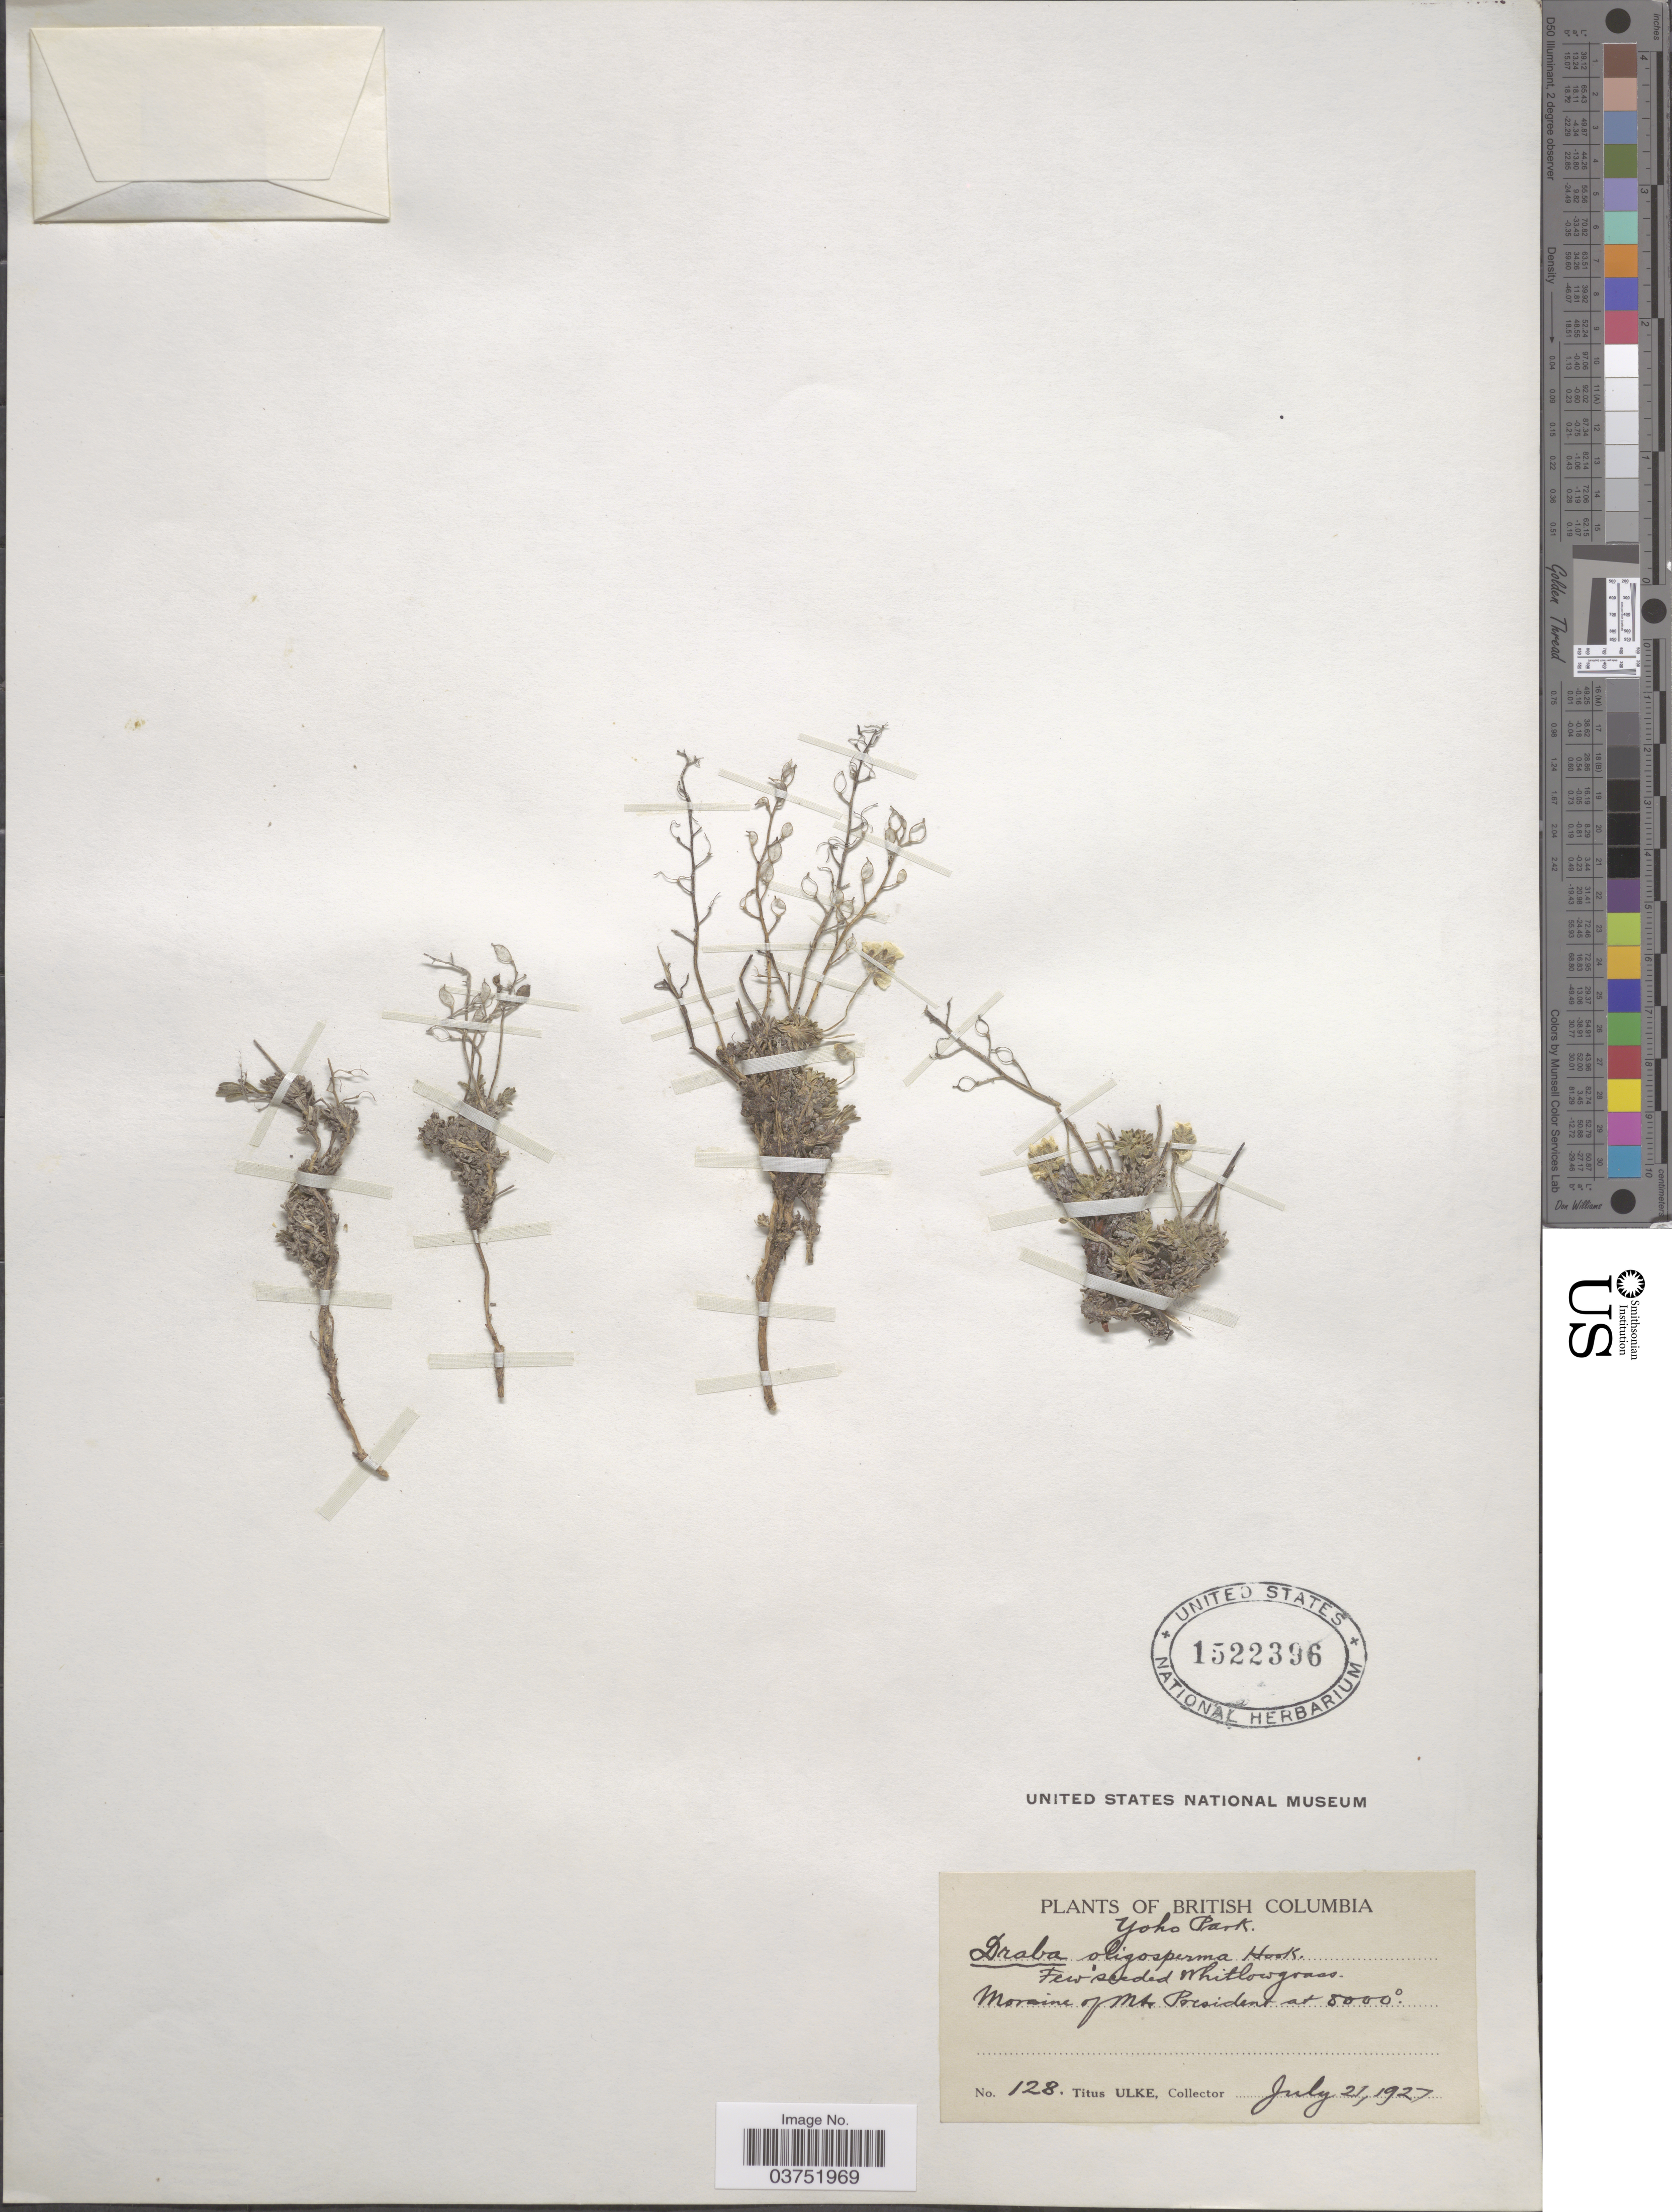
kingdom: Plantae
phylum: Tracheophyta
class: Magnoliopsida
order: Brassicales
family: Brassicaceae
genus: Draba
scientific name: Draba oligosperma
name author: Hook.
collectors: T. Ulke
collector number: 128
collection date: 1927-07-21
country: Canada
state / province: British Columbia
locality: Yoho Park. Moraine of Mt. President.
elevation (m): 2438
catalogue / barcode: US 1522396